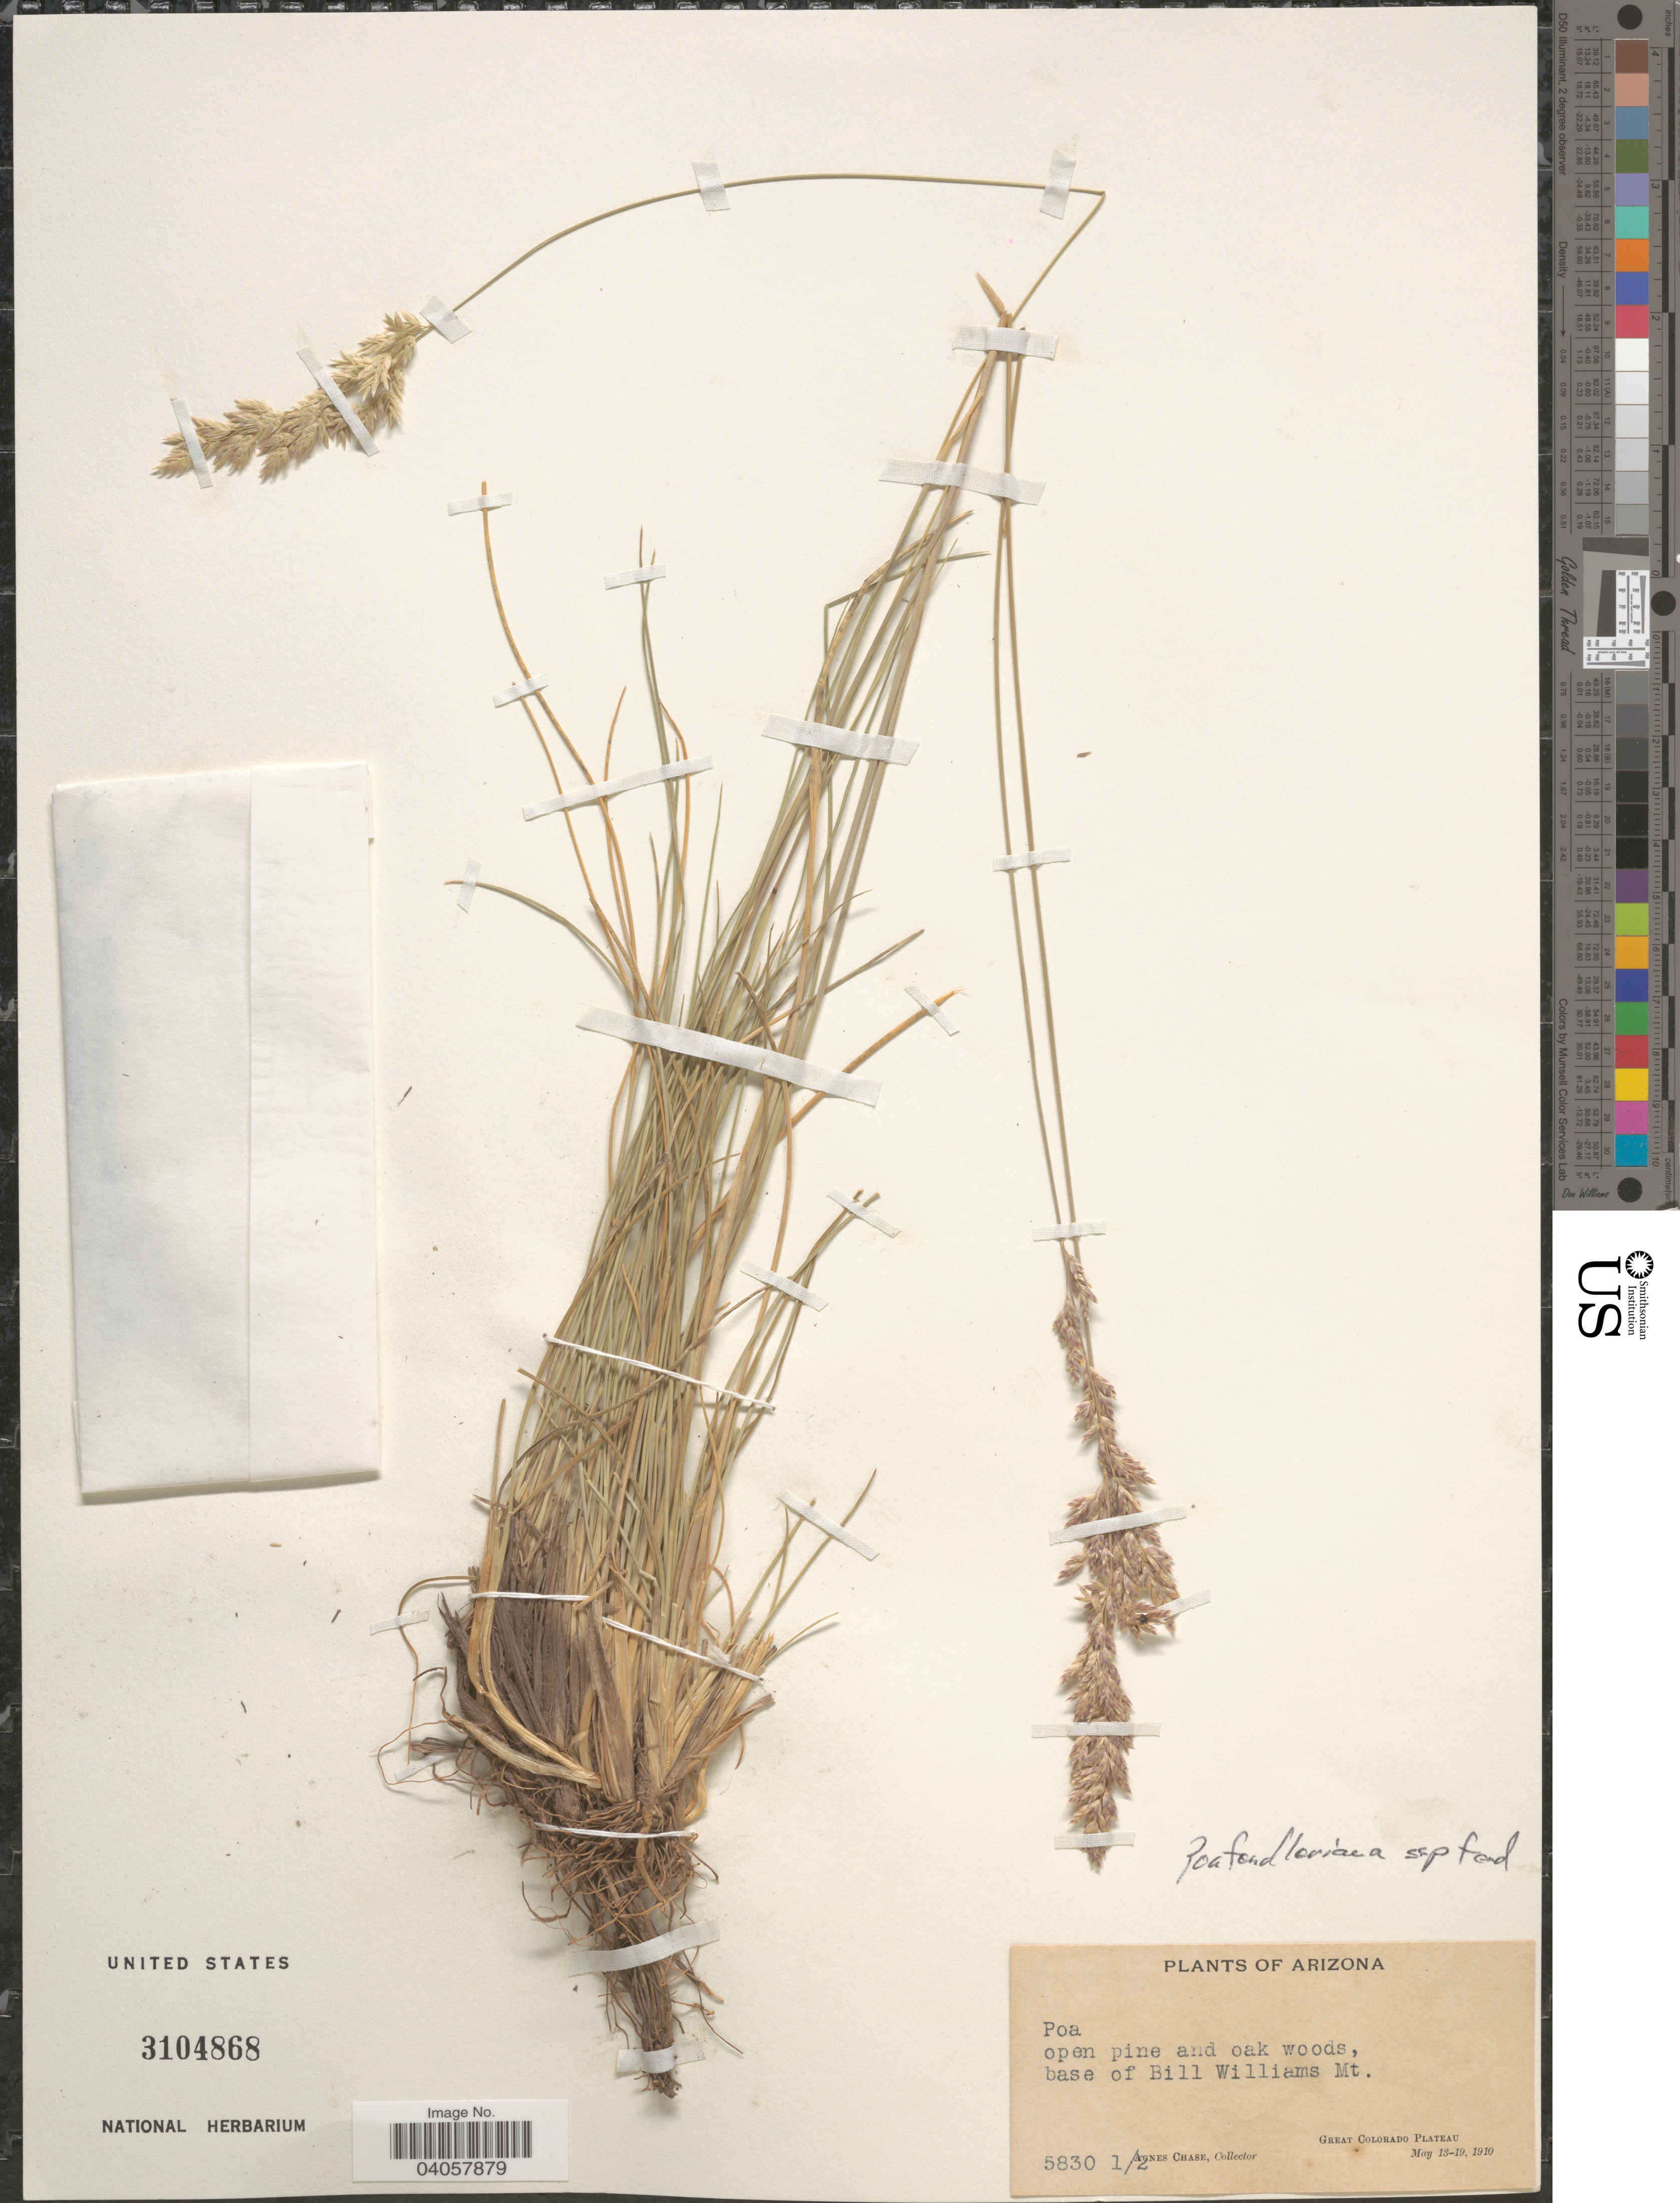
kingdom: Plantae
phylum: Tracheophyta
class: Liliopsida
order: Poales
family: Poaceae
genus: Poa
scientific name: Poa fendleriana subsp. fendleriana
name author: (Steud.) Vasey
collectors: A. Chase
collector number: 5830½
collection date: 1910-05-13/1910-05-19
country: United States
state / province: Arizona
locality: Open pine and oak woods, base of Bill Williams Mt. Great Colorado Plateau.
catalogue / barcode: US 3104868